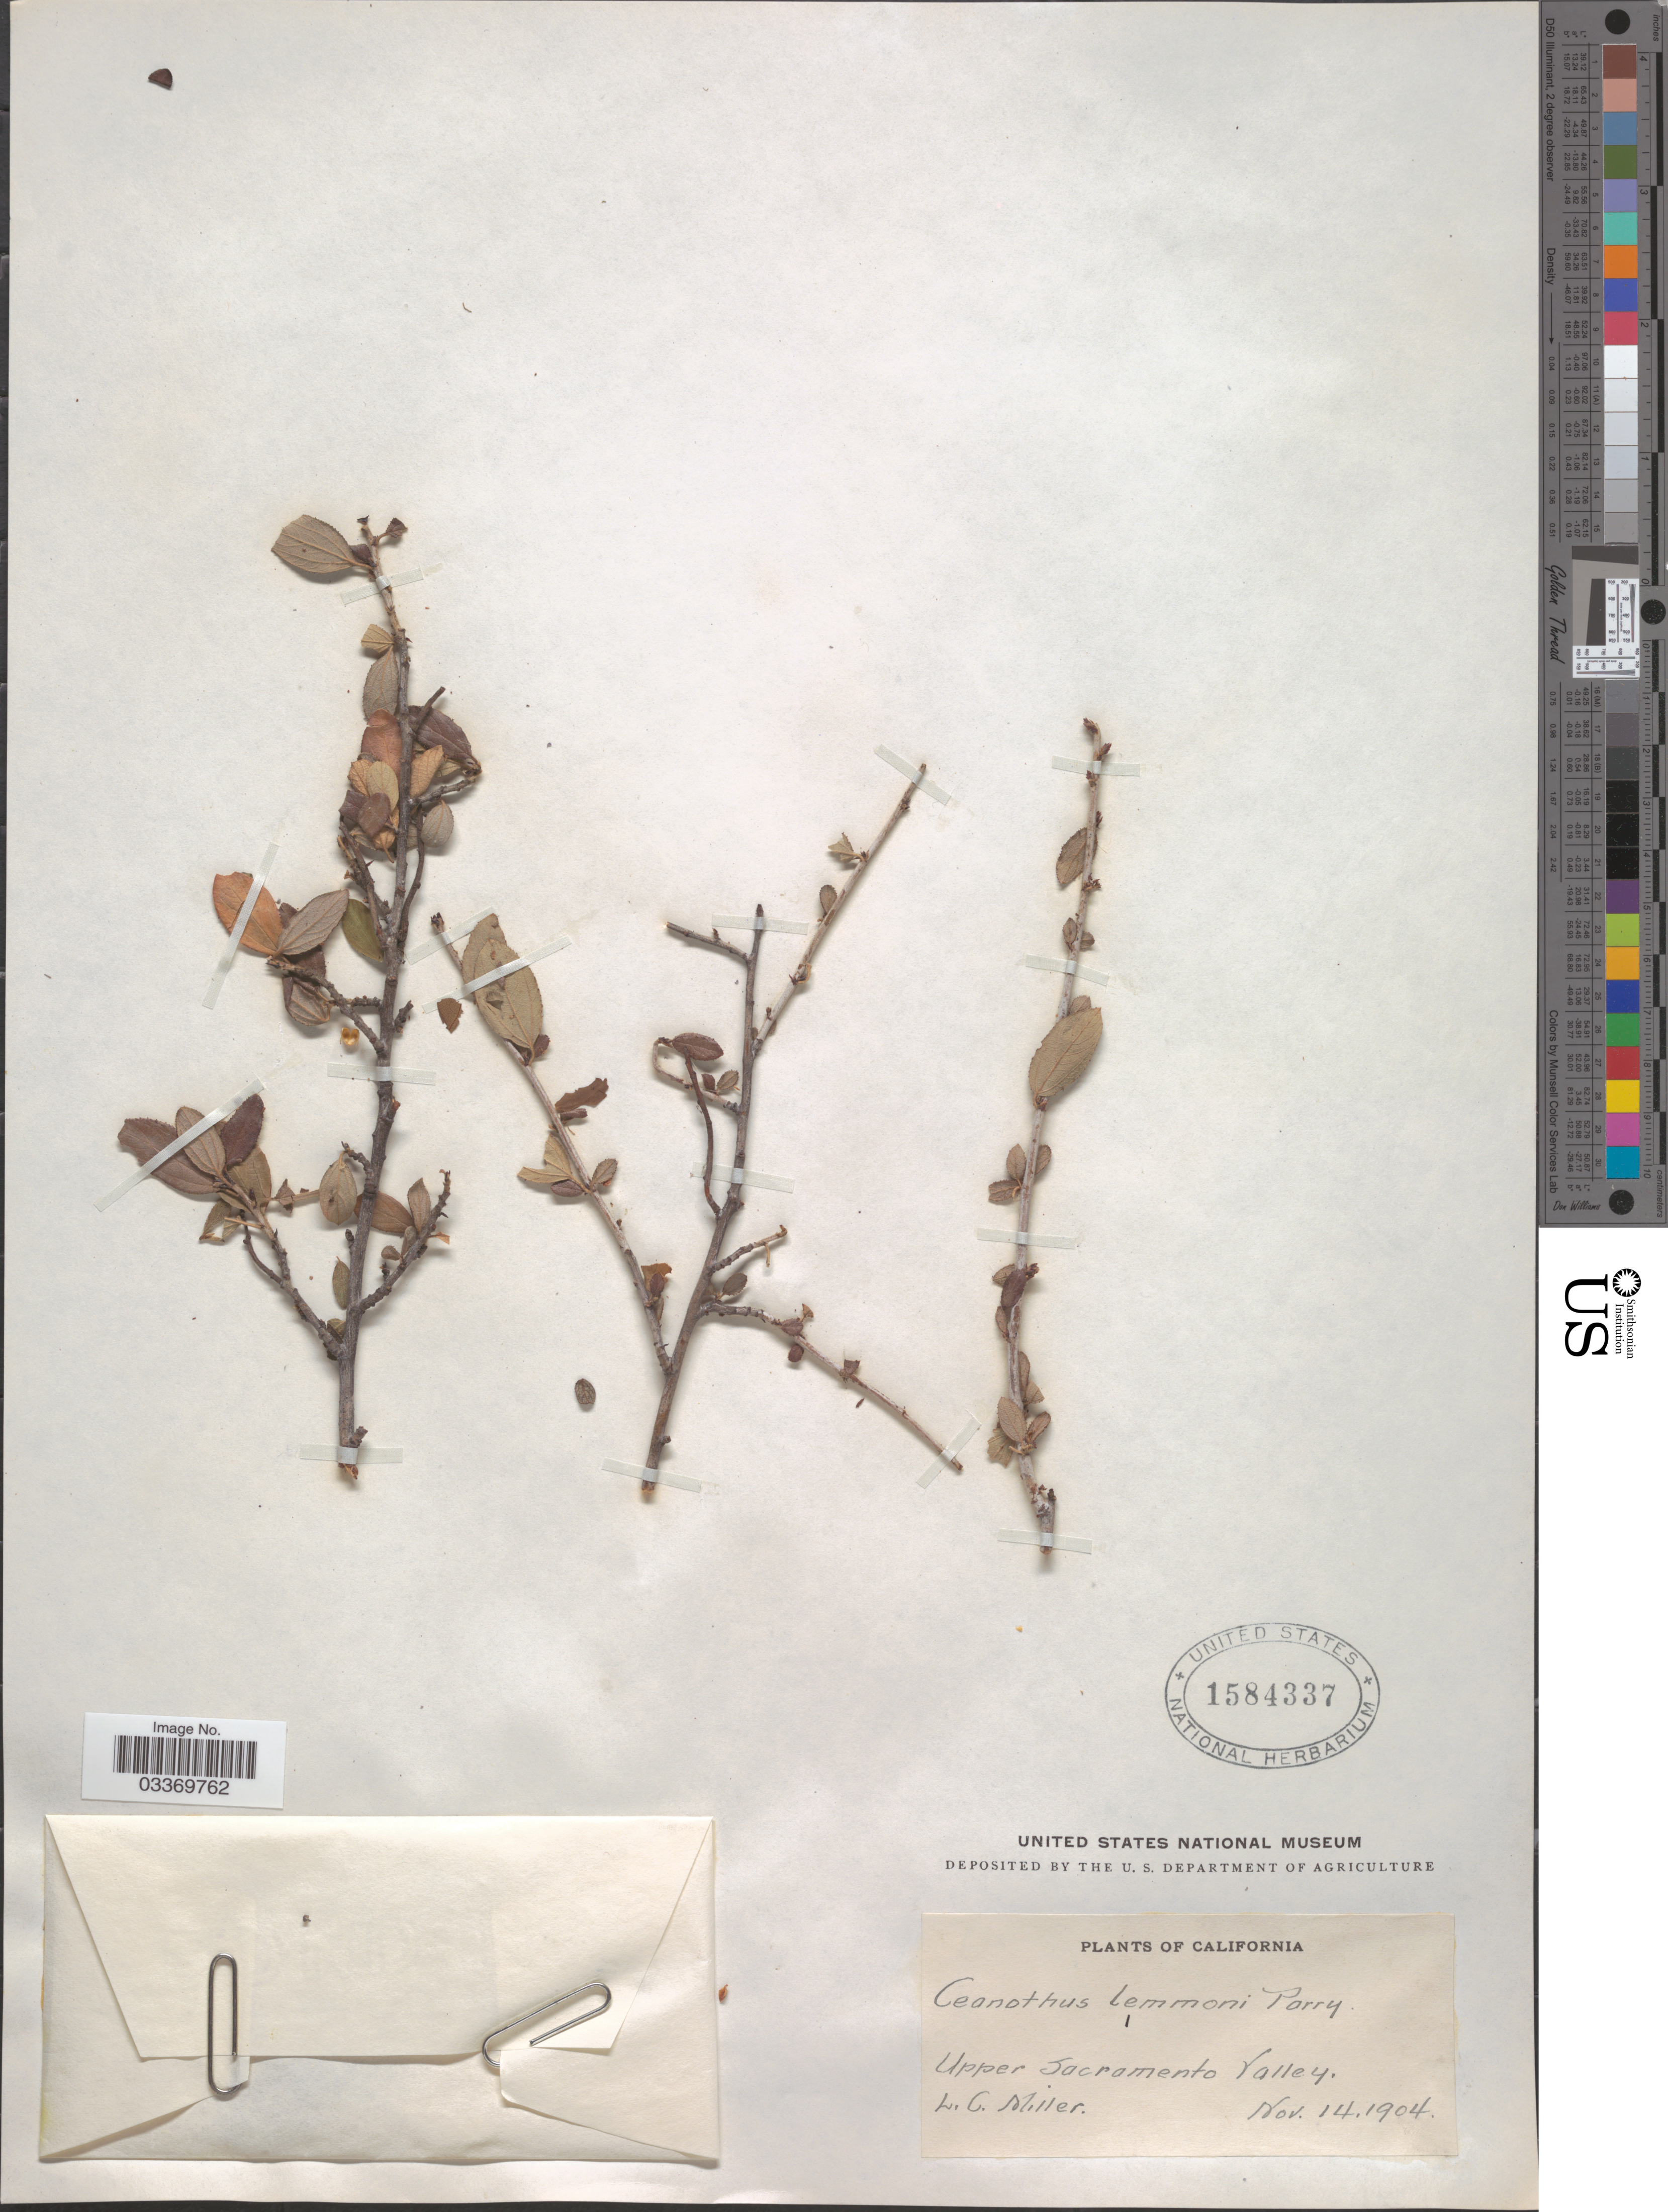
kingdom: Plantae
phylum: Tracheophyta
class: Magnoliopsida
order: Rosales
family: Rhamnaceae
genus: Ceanothus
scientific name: Ceanothus lemmonii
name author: Parry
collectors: L. Miller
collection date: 1904-11-14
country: United States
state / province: California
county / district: Sacramento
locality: Upper Sacramento Valley.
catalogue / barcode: US 1584337